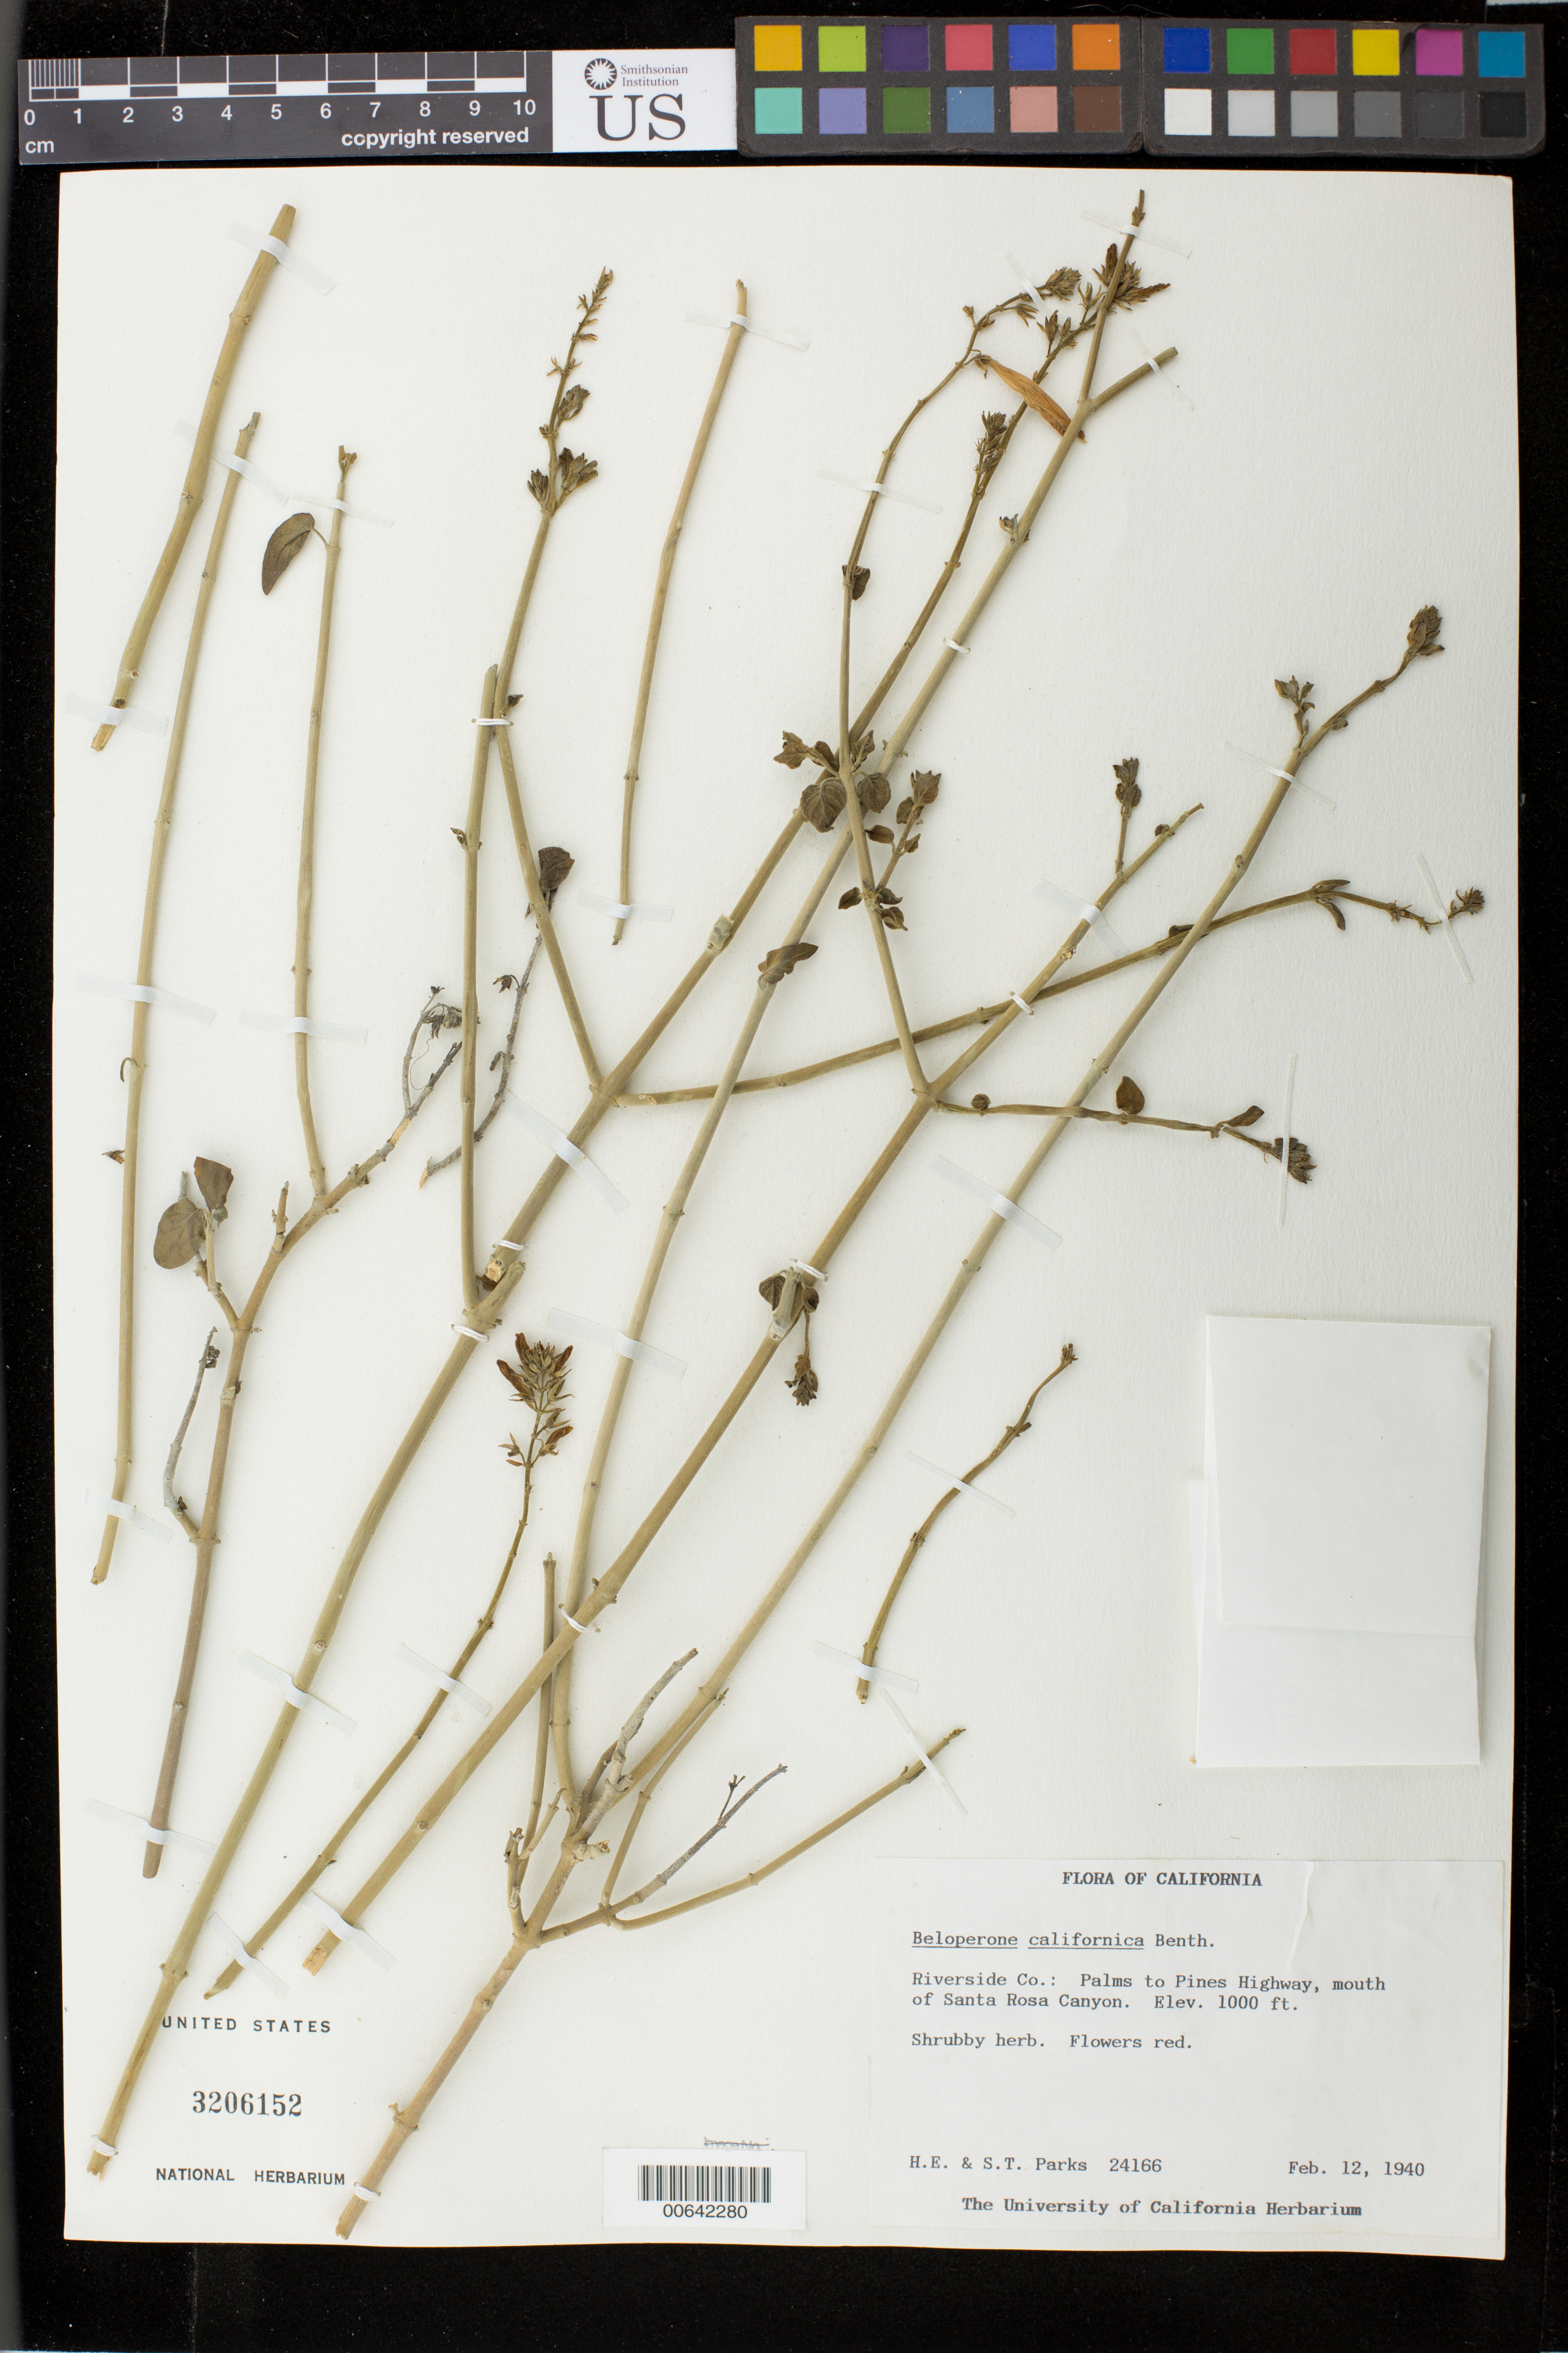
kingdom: Plantae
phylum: Tracheophyta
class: Magnoliopsida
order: Lamiales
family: Acanthaceae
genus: Justicia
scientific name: Justicia californica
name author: (Benth.) D.N. Gibson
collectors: H. E. Parks & S. Parks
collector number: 24166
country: United States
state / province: California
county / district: Riverside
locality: Palms to Pines Highway, mouth of Santa Rosa Canyon.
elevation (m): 305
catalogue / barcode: US 3206152